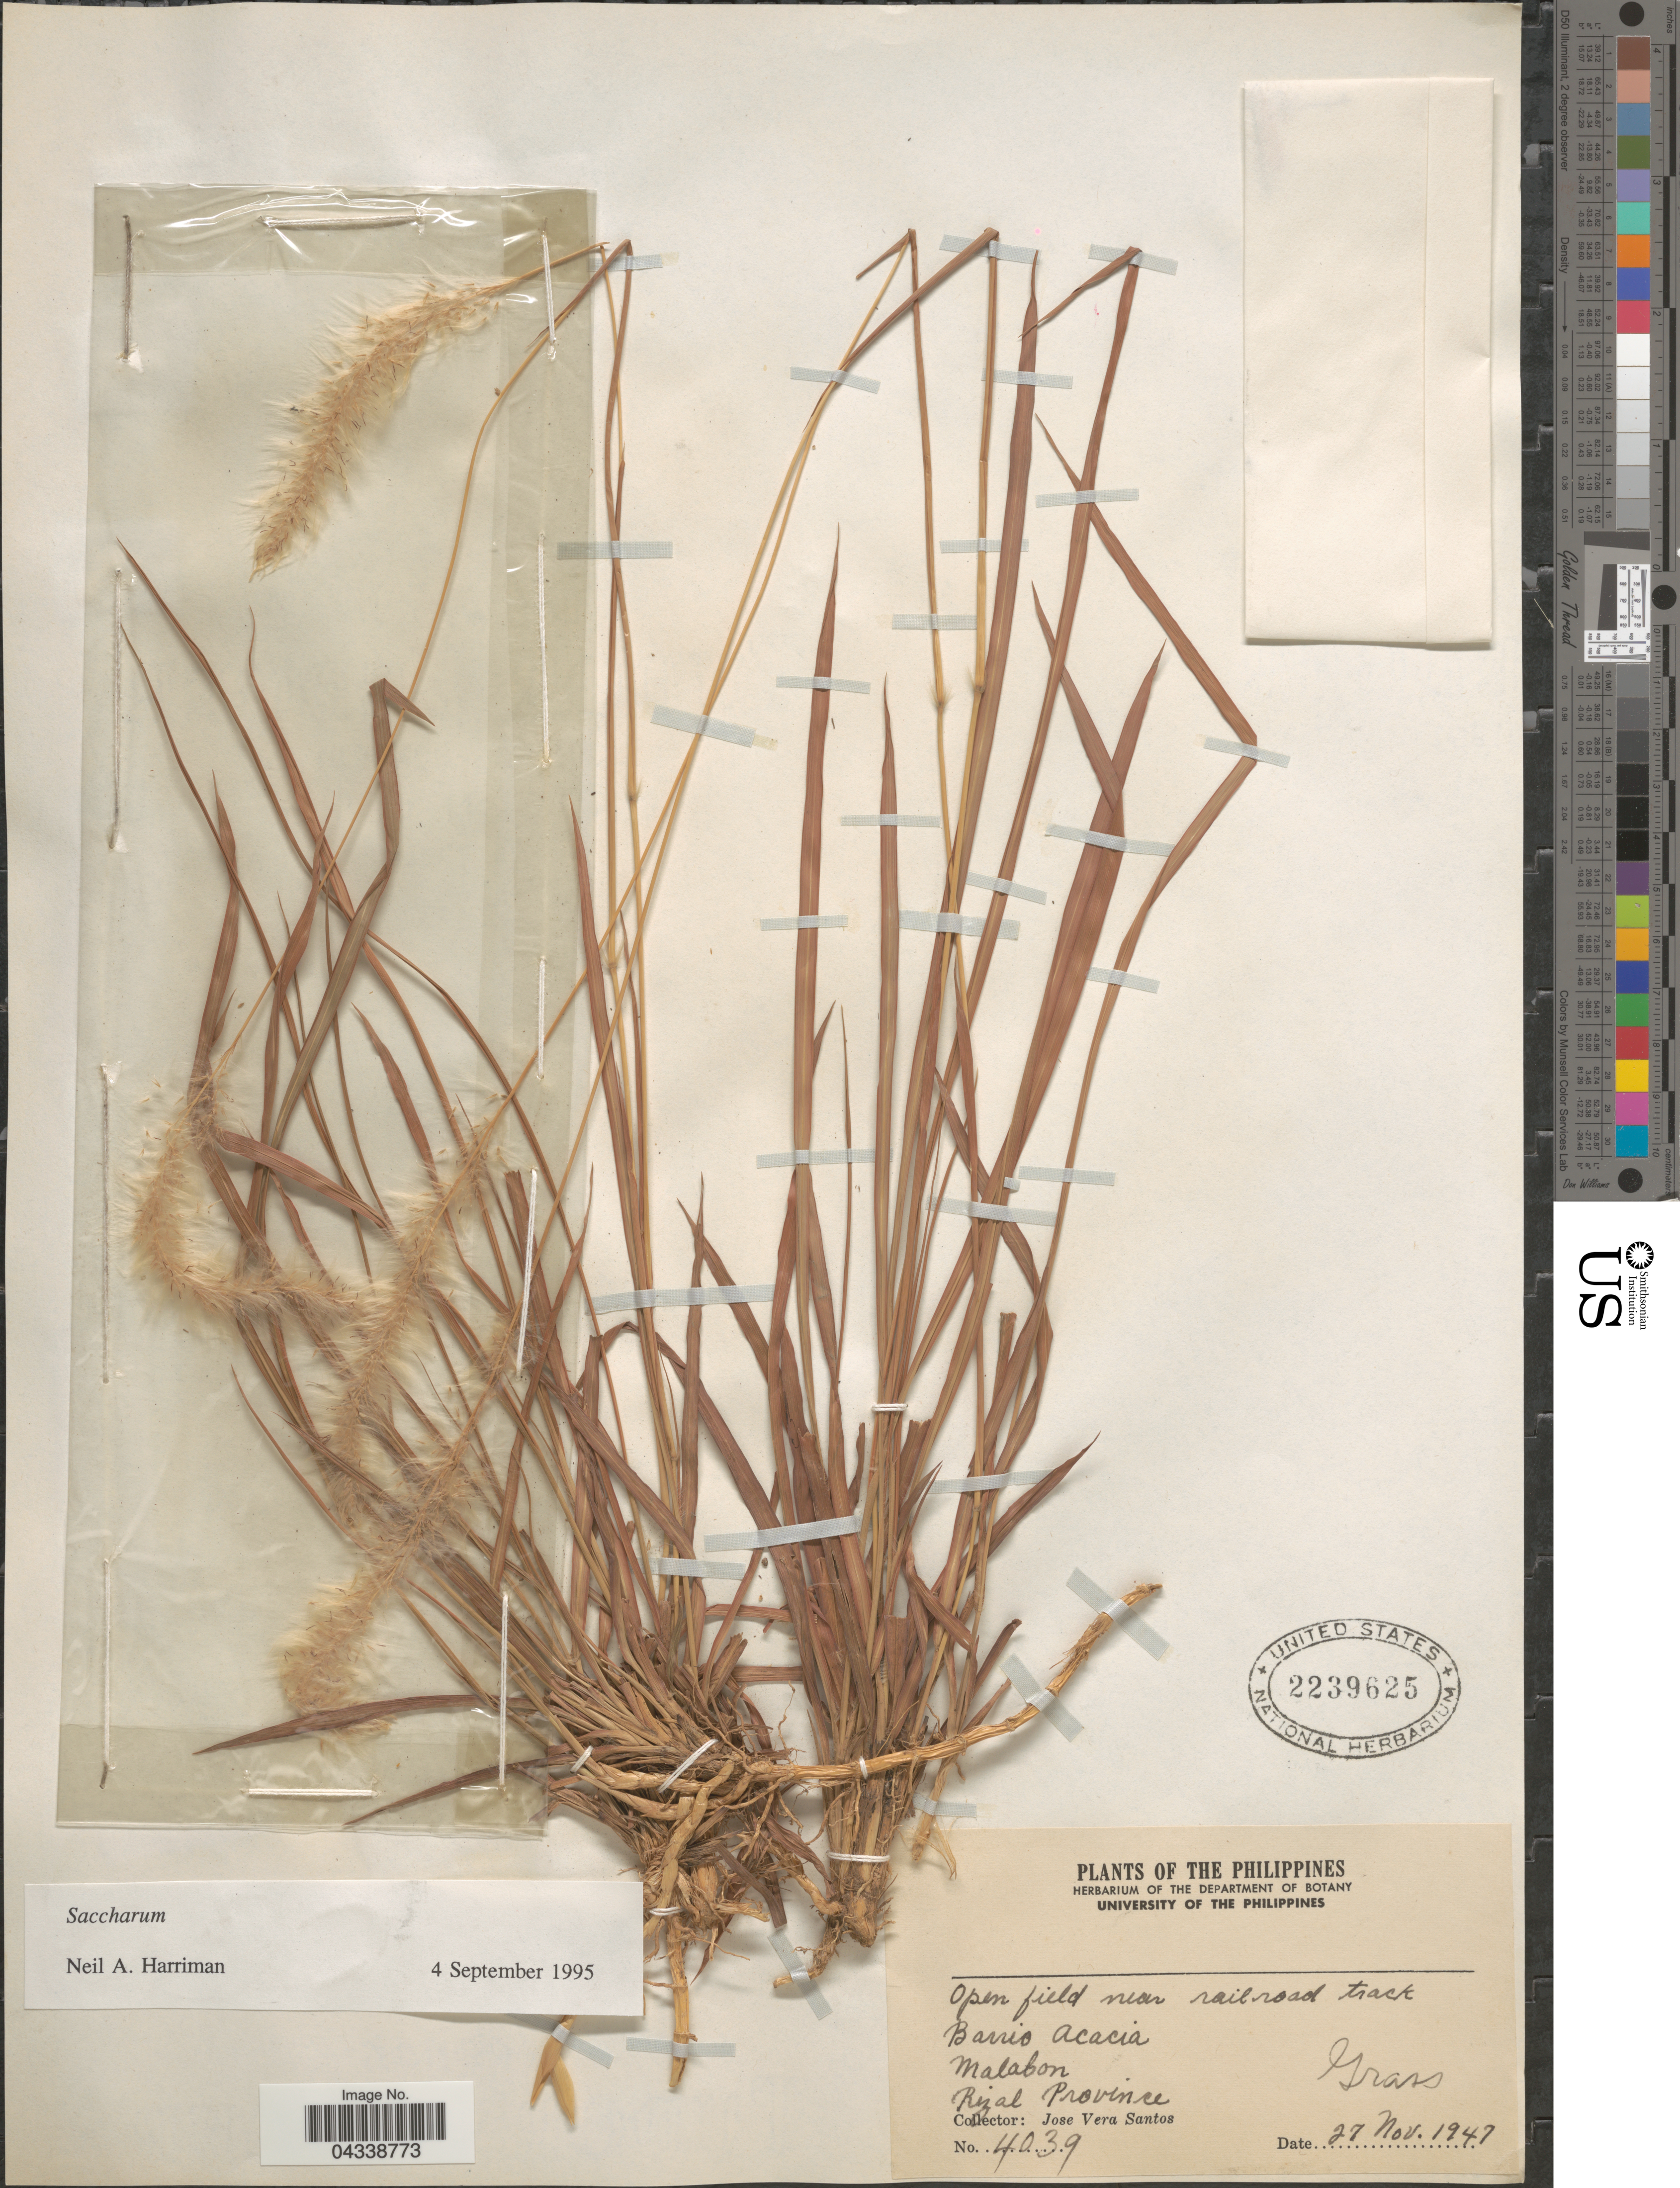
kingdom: Plantae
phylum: Tracheophyta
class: Liliopsida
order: Poales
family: Poaceae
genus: Saccharum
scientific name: Saccharum sp.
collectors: J. V. Santos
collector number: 4039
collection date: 1947-11-27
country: Philippines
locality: Barrio Acacia. Malabon. Rizal Province.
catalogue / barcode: US 2239625